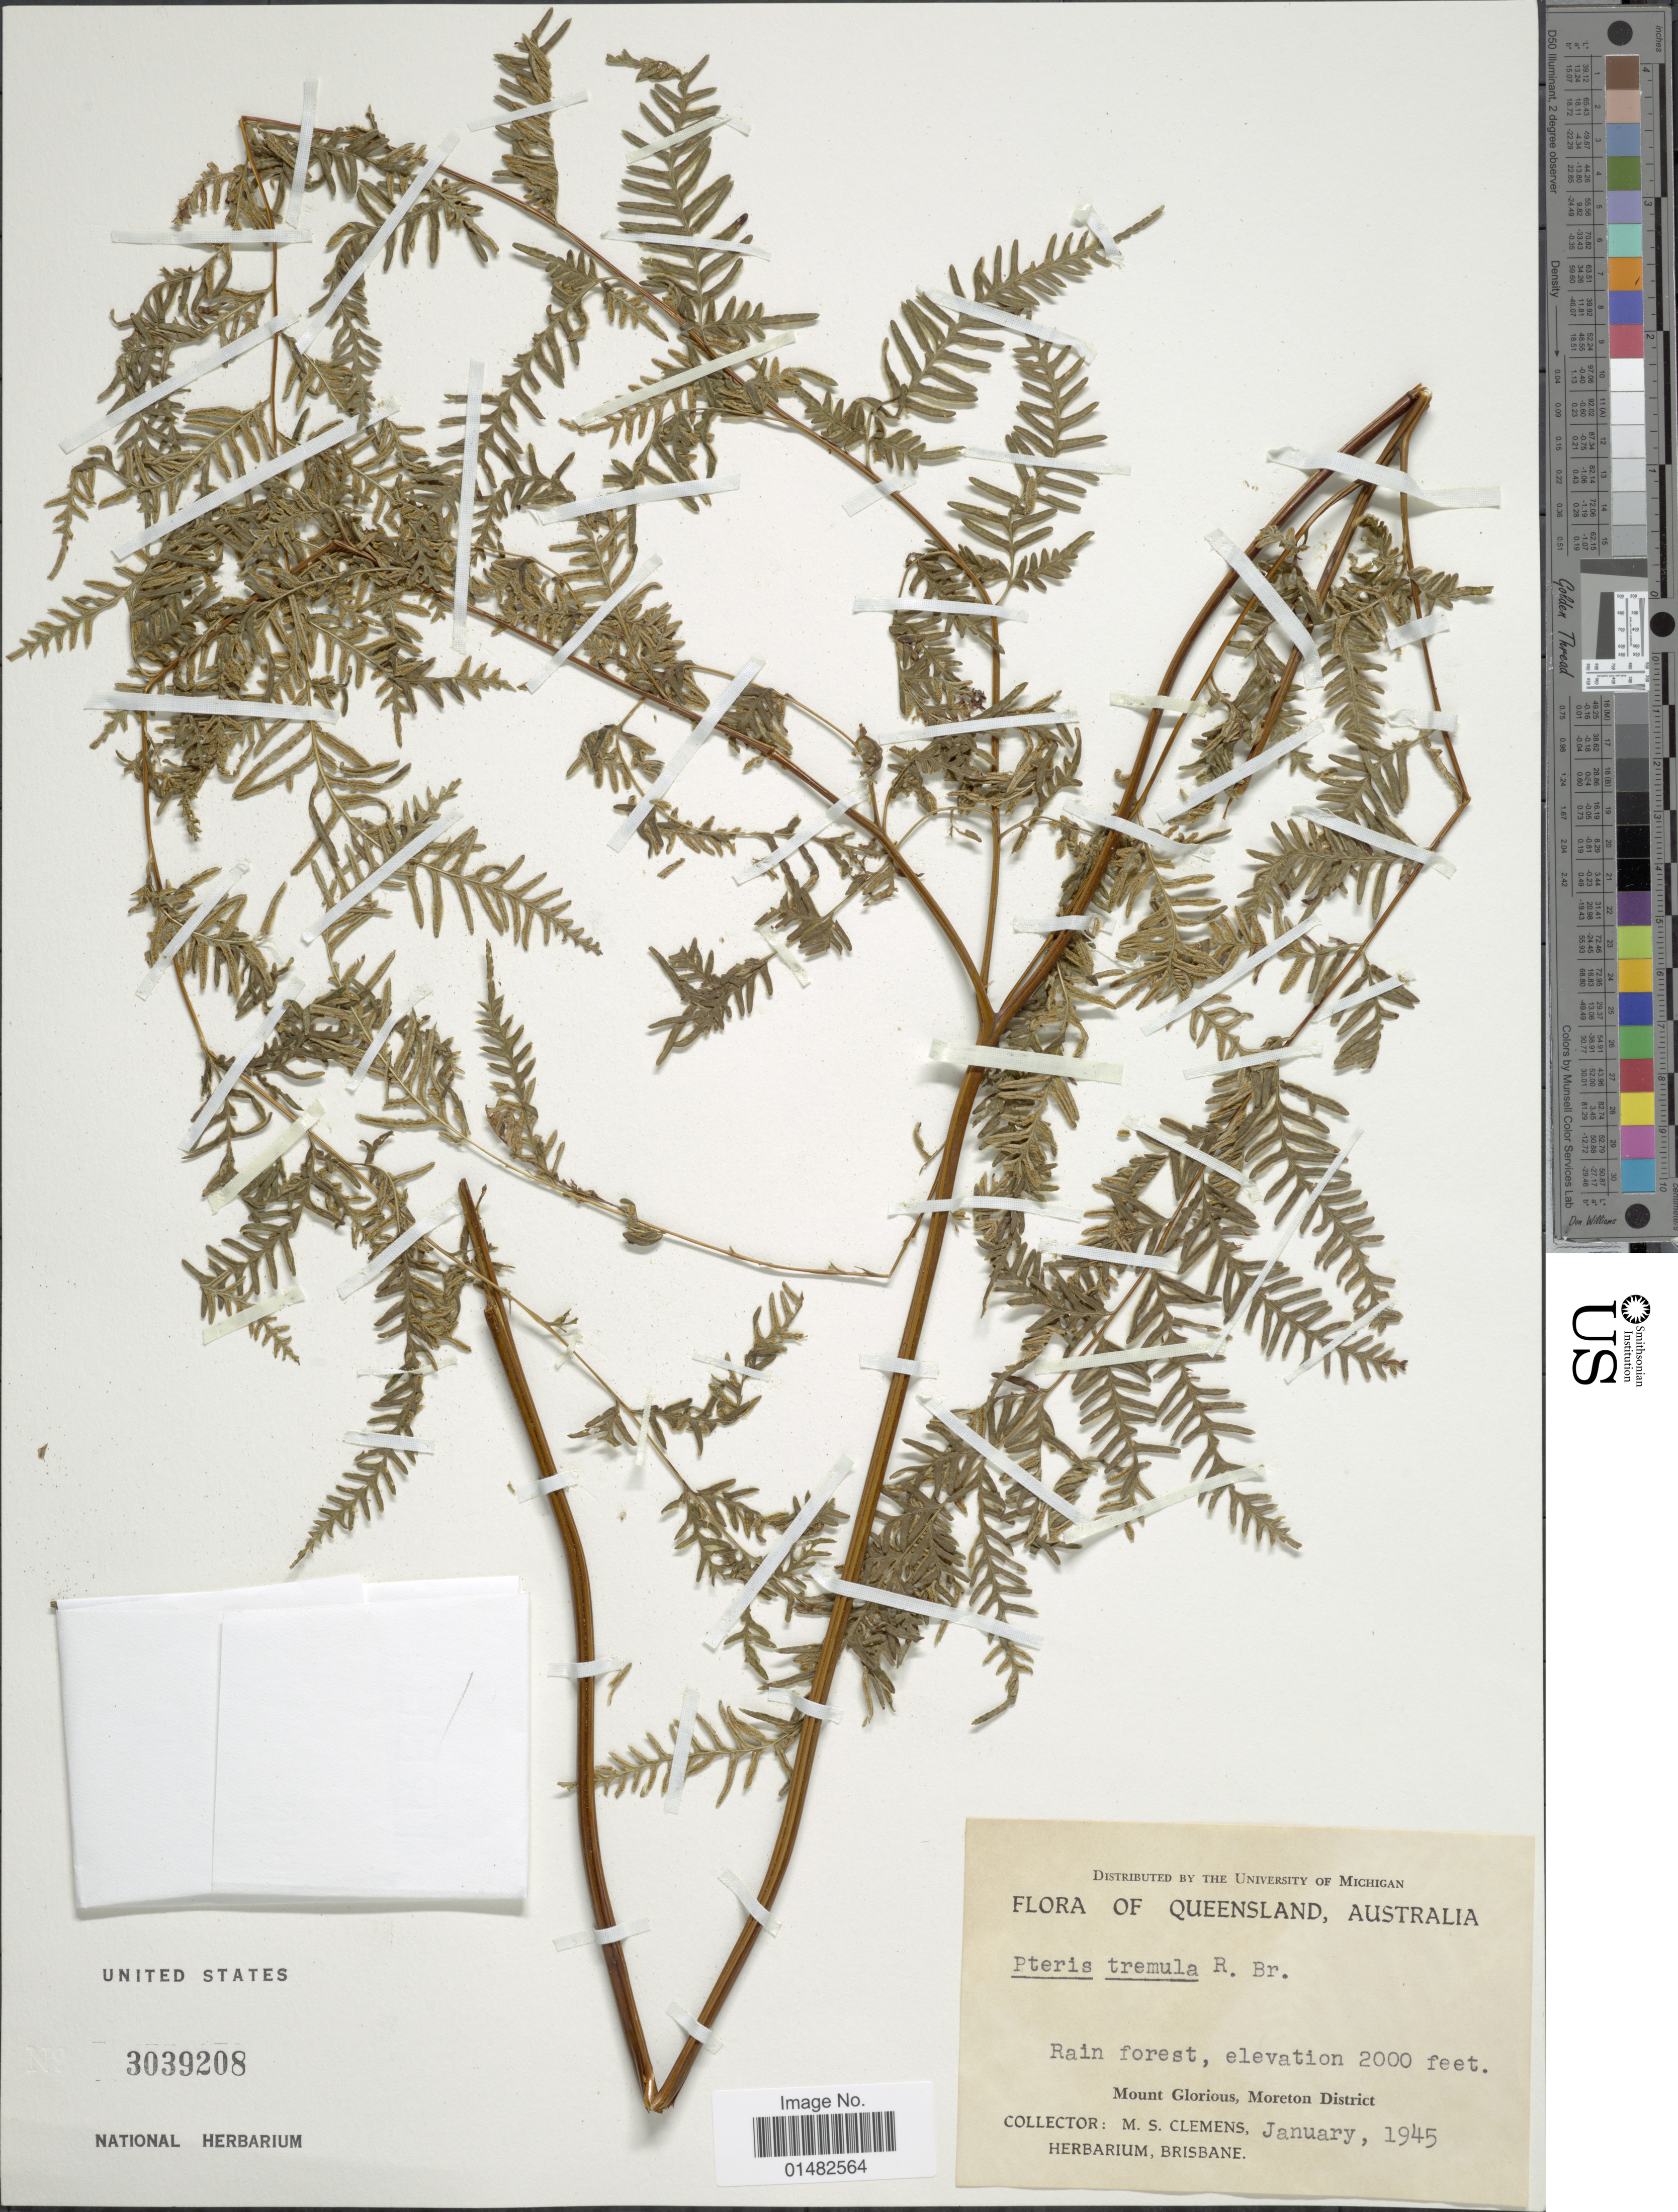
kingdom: Plantae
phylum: Tracheophyta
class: Polypodiopsida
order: Polypodiales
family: Pteridaceae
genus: Pteris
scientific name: Pteris tremula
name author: R. Br.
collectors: M. S. Clemens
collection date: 1945-01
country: Australia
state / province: Queensland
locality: Queensland, Australia, Mount Glorious, Moreton District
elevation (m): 610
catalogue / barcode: US 3039208